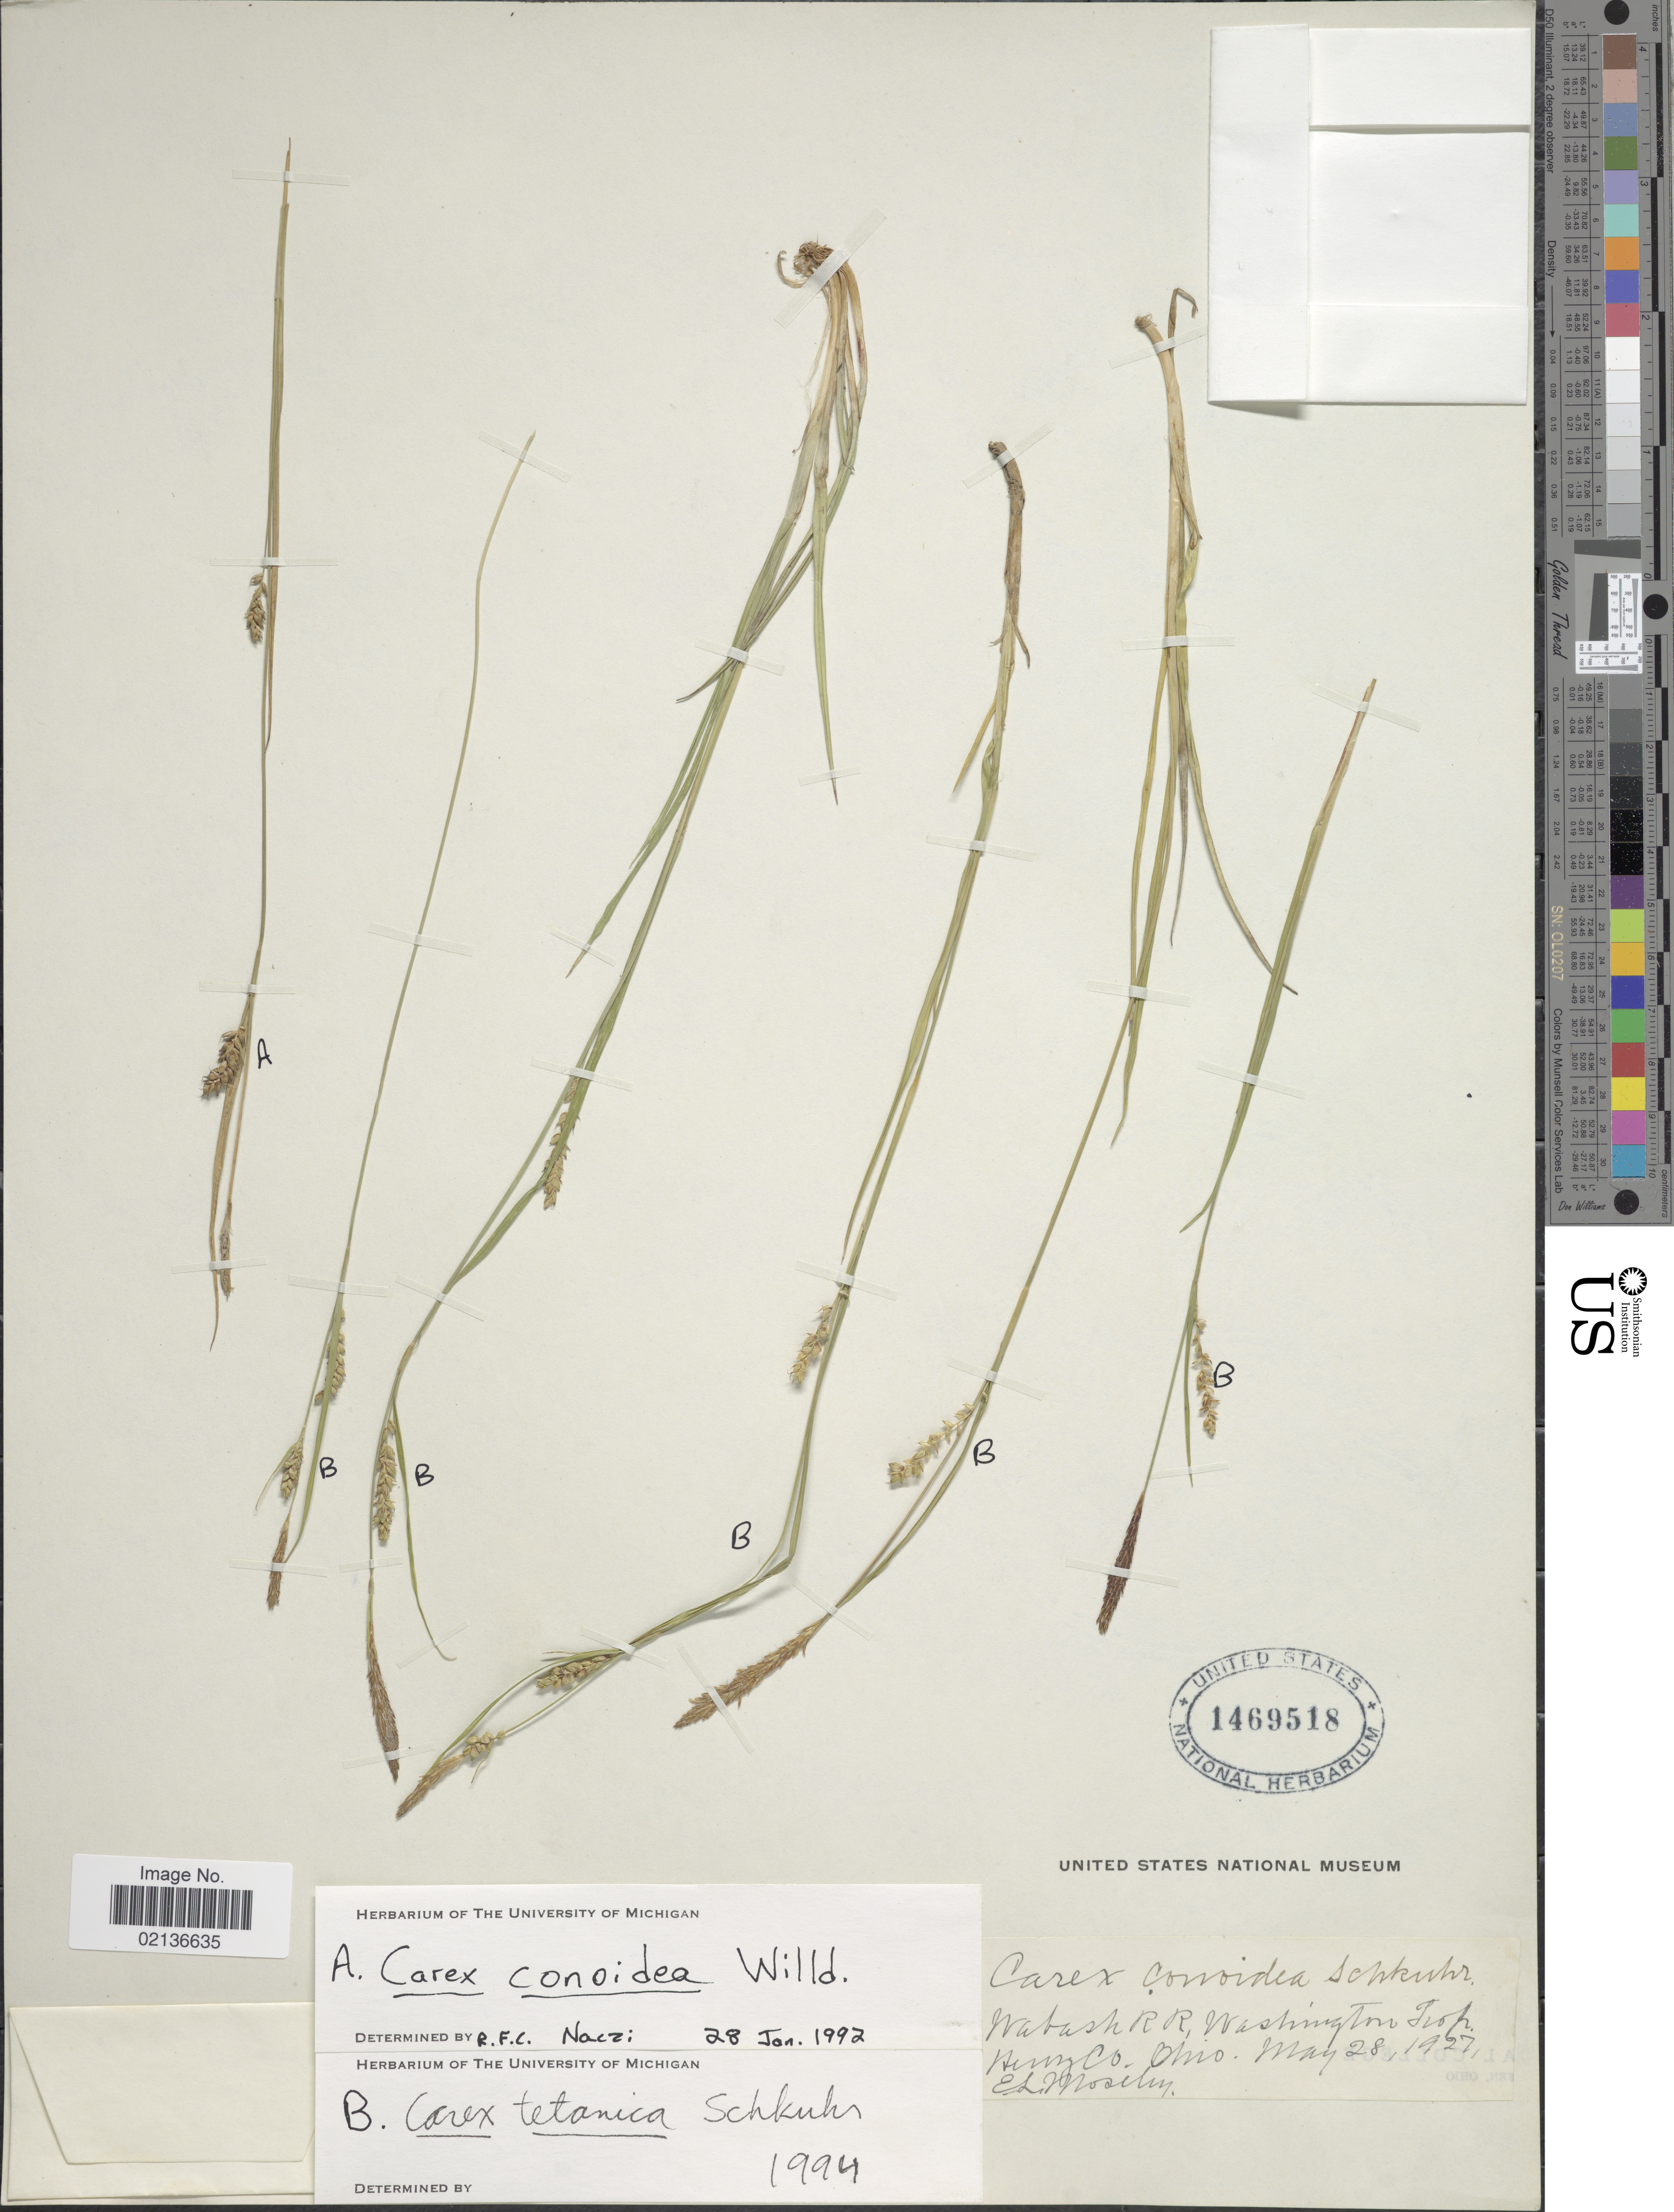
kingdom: Plantae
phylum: Tracheophyta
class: Liliopsida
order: Poales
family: Cyperaceae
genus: Carex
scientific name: Carex tetanica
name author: Schkuhr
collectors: E. Moseley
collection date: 1927-05-28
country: United States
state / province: Ohio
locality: Wabash R.R., Washington Twp., Henry Co., Ohio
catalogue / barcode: US 1469518